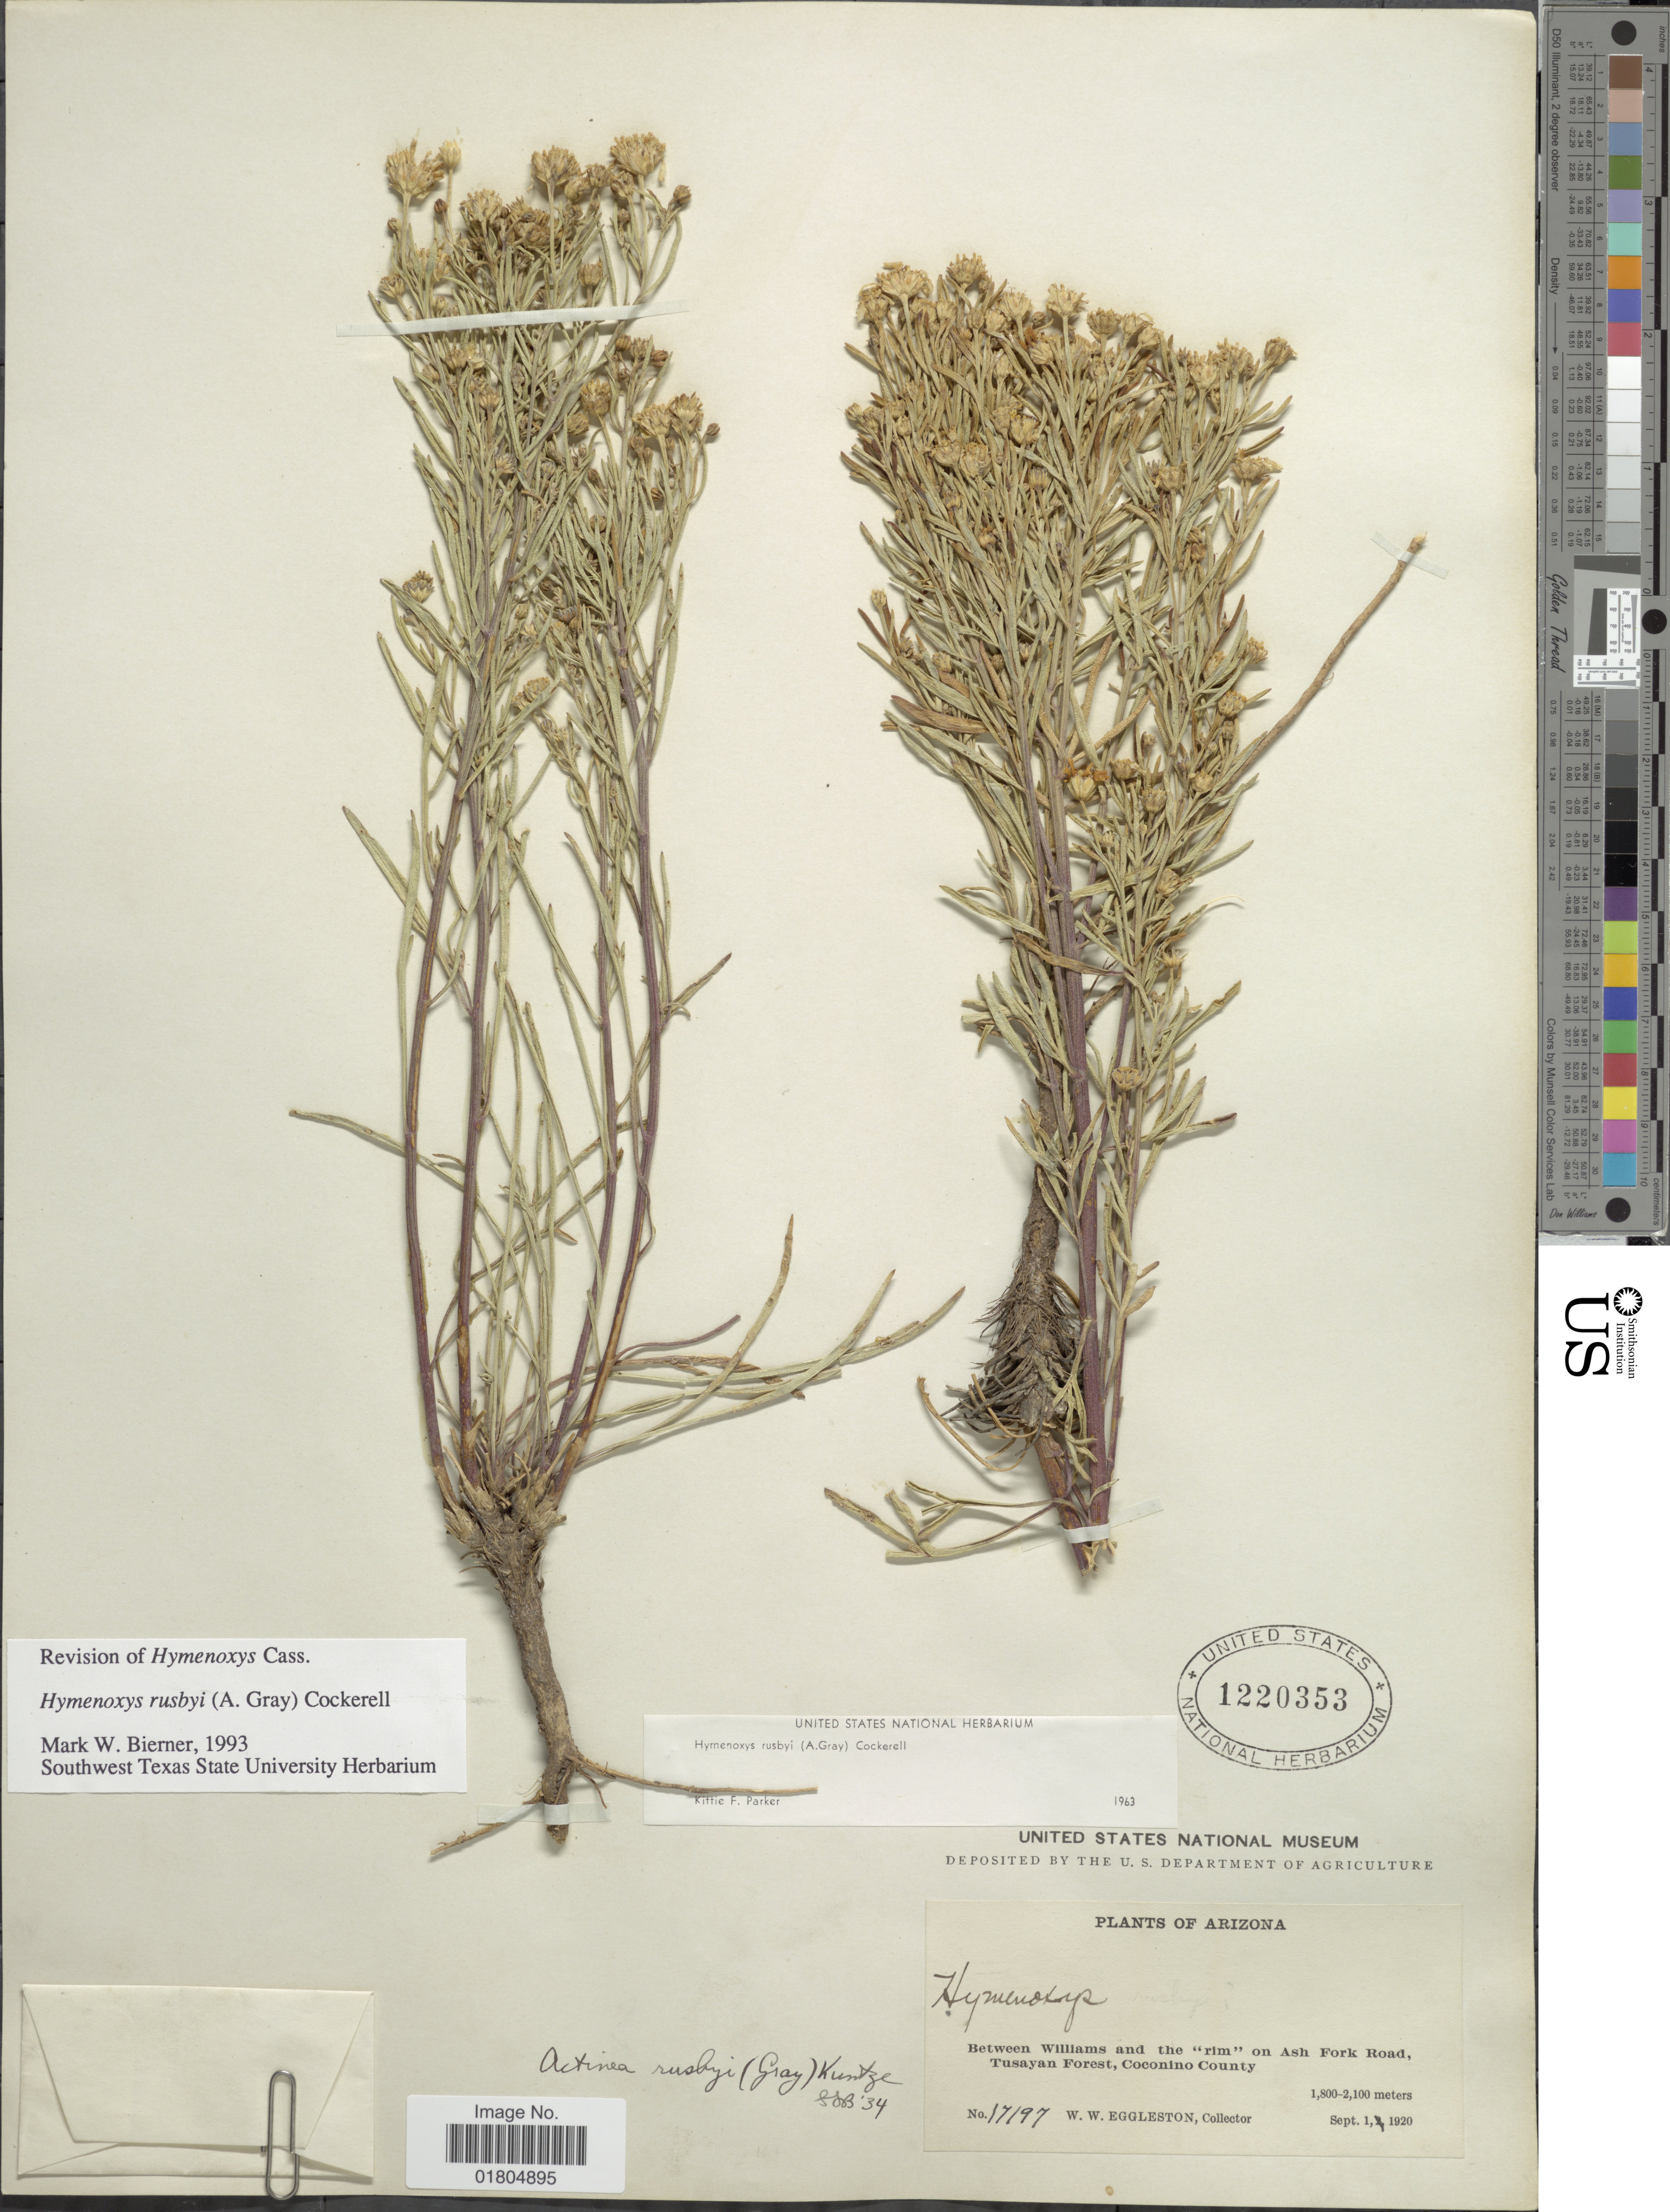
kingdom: Plantae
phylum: Tracheophyta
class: Magnoliopsida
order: Asterales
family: Asteraceae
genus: Hymenoxys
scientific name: Hymenoxys rusbyi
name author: (A. Gray) Cockerell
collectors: W. W. Eggleston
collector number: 17197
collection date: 1920-09-01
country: United States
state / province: Arizona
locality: Between Williams and the "rim" on Ash Fork Road, Tusayan Forest, Coconino County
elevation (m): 1800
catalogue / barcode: US 1220353